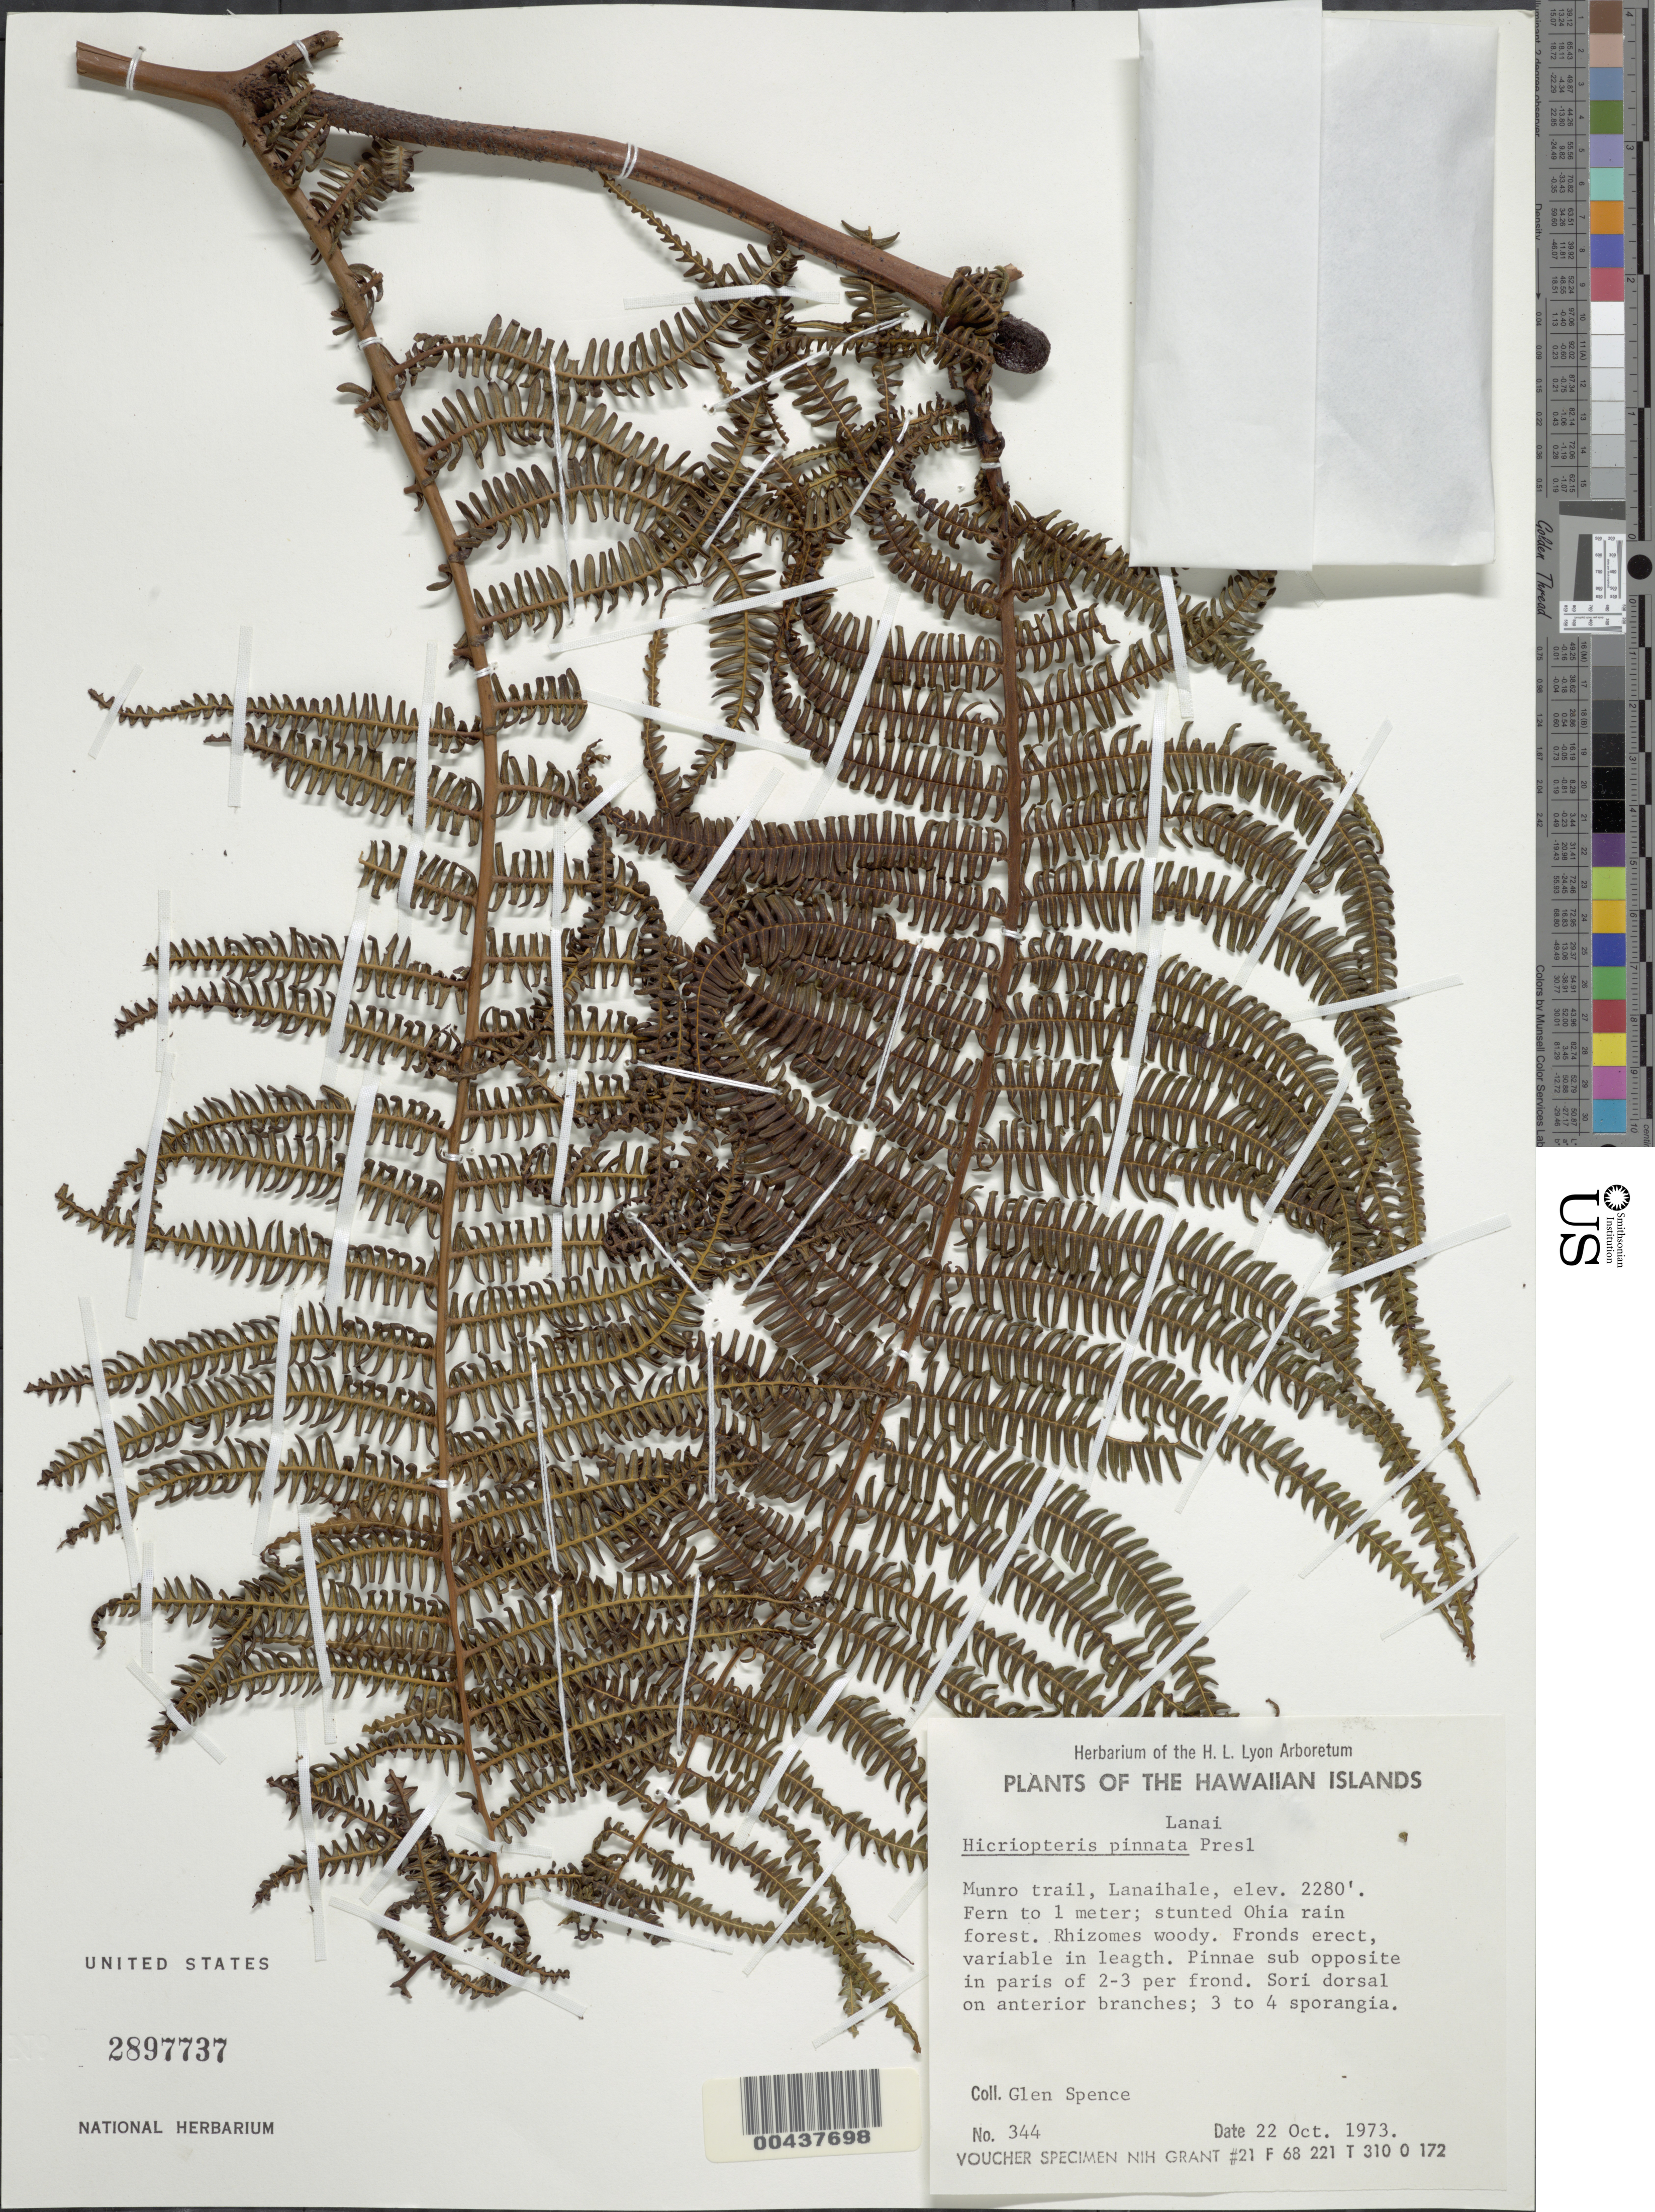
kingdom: Plantae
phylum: Tracheophyta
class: Polypodiopsida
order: Gleicheniales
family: Gleicheniaceae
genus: Diplopterygium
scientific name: Diplopterygium pinnatum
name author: (Kunze) Nakai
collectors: G. Spence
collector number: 344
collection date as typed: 22 Oct 1973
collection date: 1973-10-22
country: United States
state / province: Hawaii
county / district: Maui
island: Lana'i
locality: Munro trail, Lanaihale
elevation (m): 695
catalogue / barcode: US 2897737